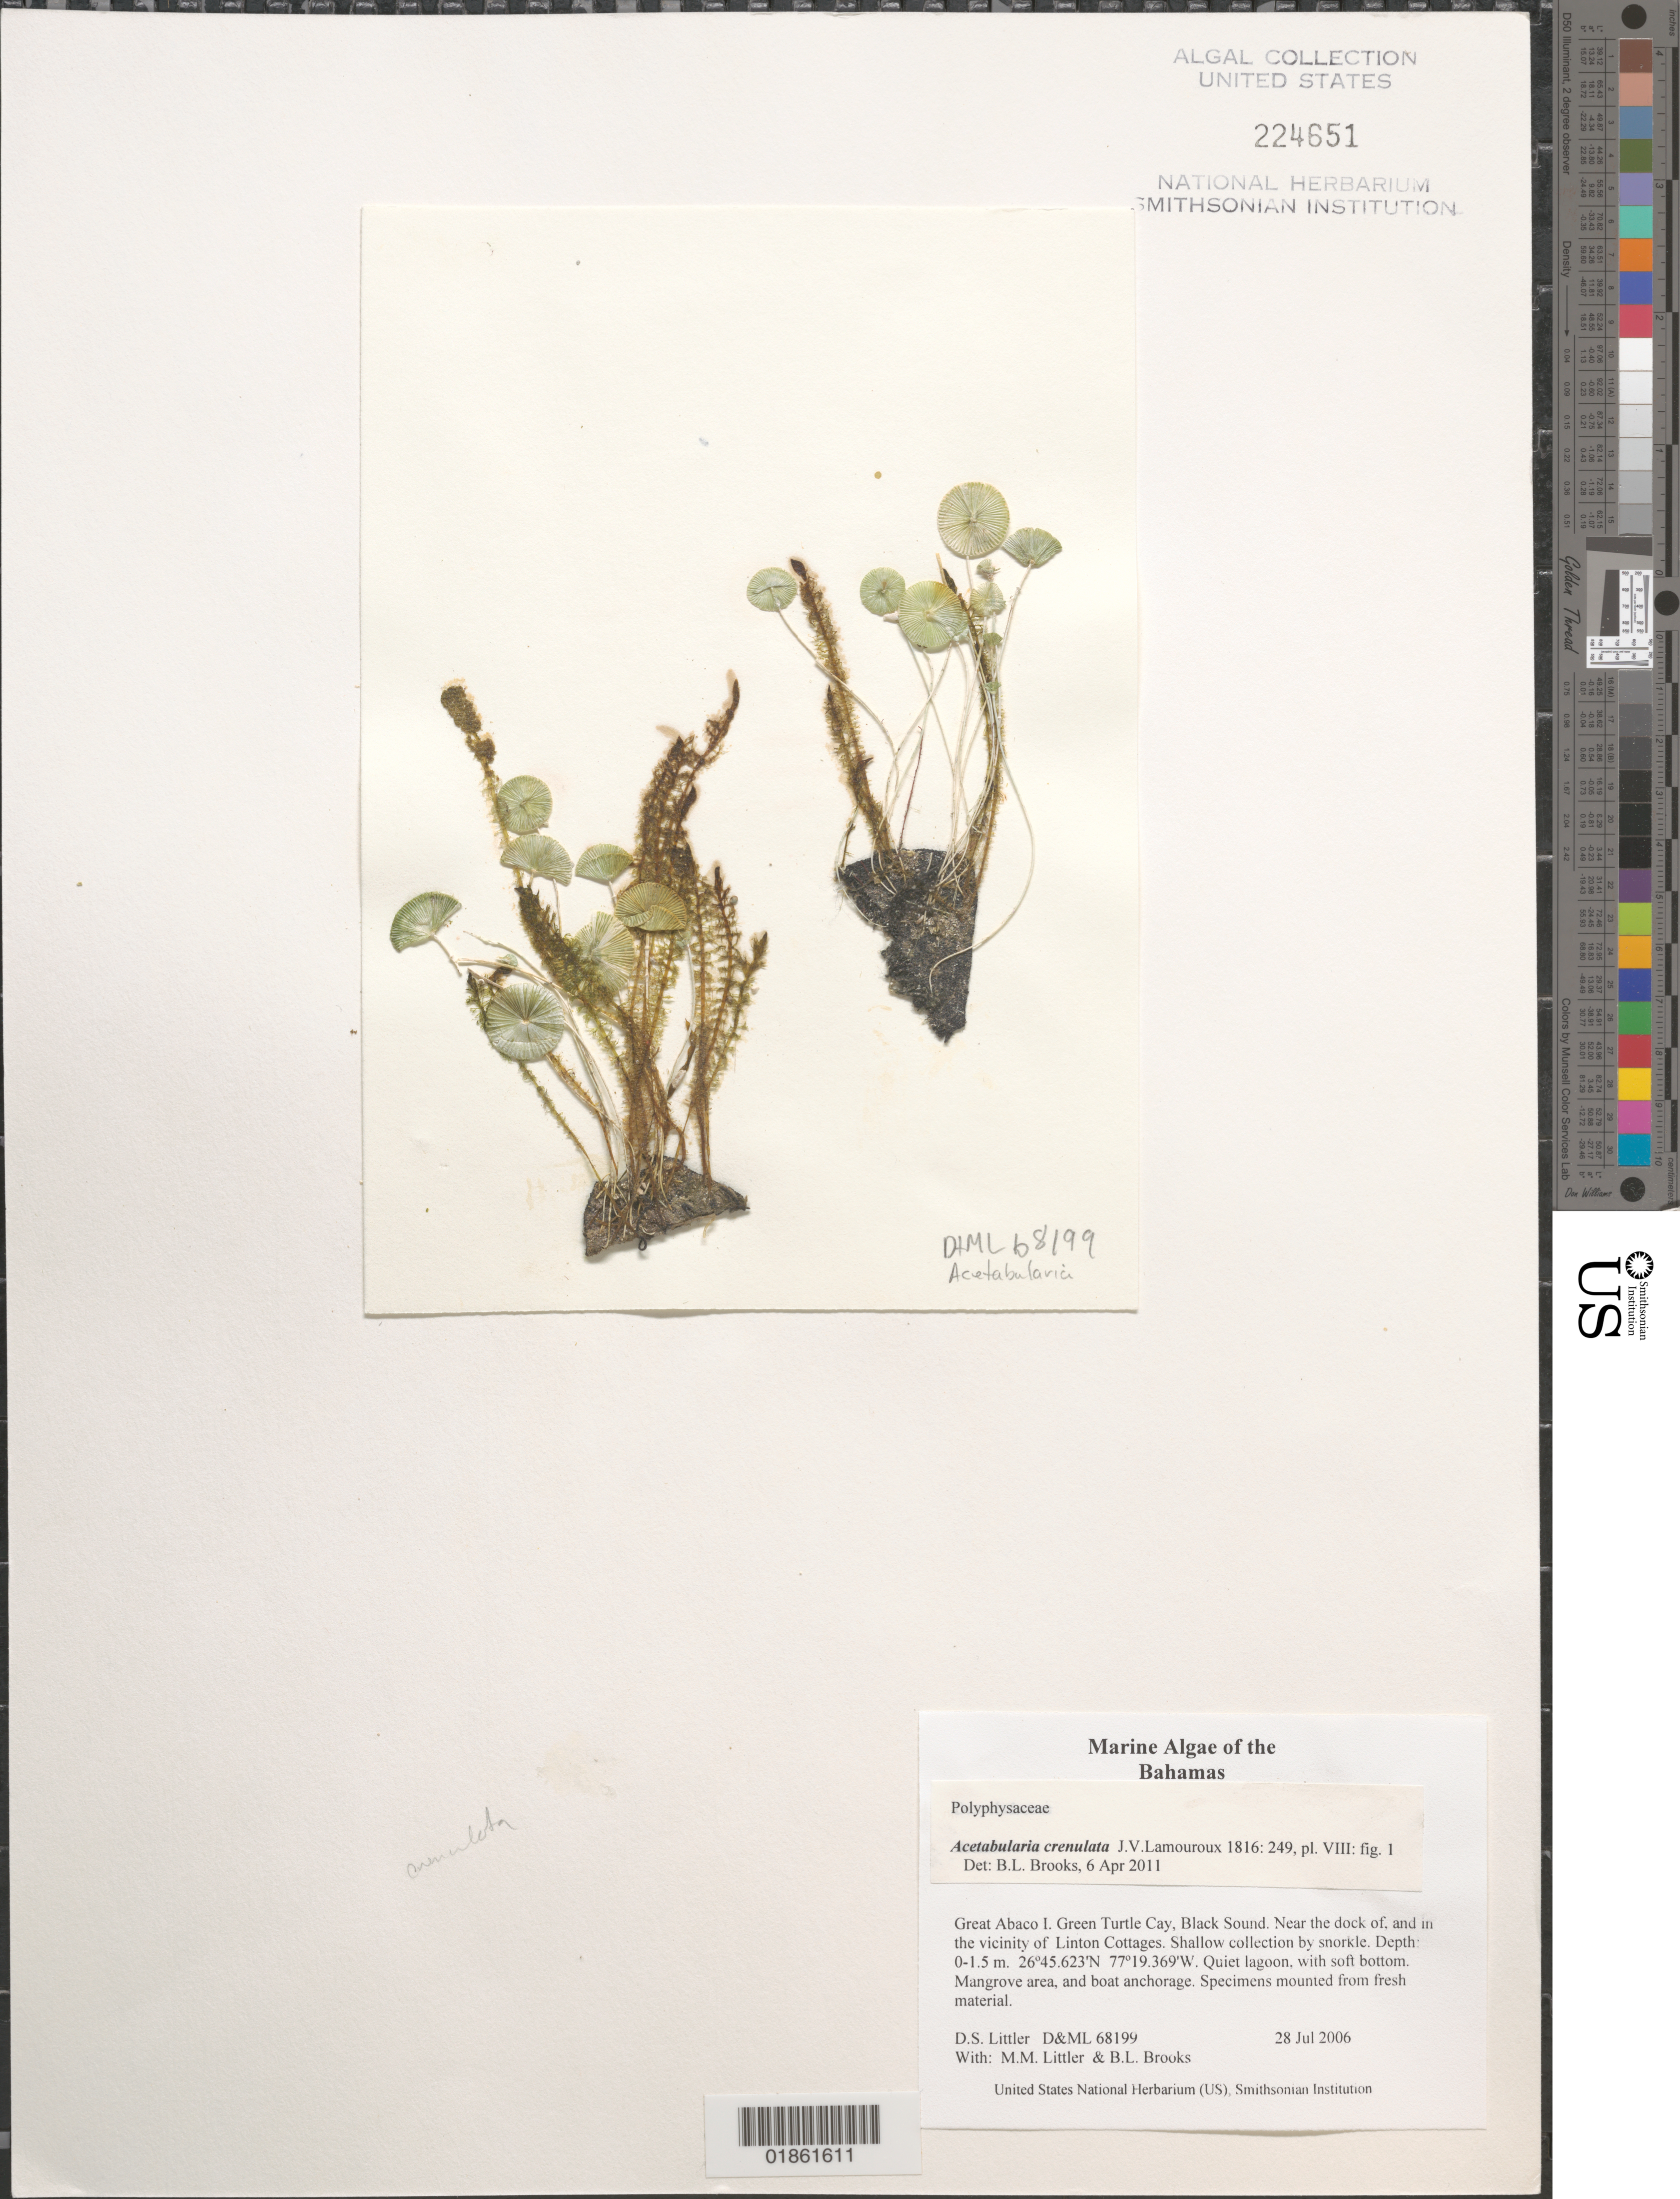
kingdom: Plantae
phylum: Chlorophyta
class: Ulvophyceae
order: Dasycladales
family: Polyphysaceae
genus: Acetabularia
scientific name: Acetabularia sp.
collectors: M. M. Littler, D. S. Littler & B. Brooks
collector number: D&ML 68199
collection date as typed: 28 Jul 2006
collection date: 2006-07-28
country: Bahamas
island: Green Turtle Cay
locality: Black Sound around the dock off Linton Cottages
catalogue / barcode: US 224651